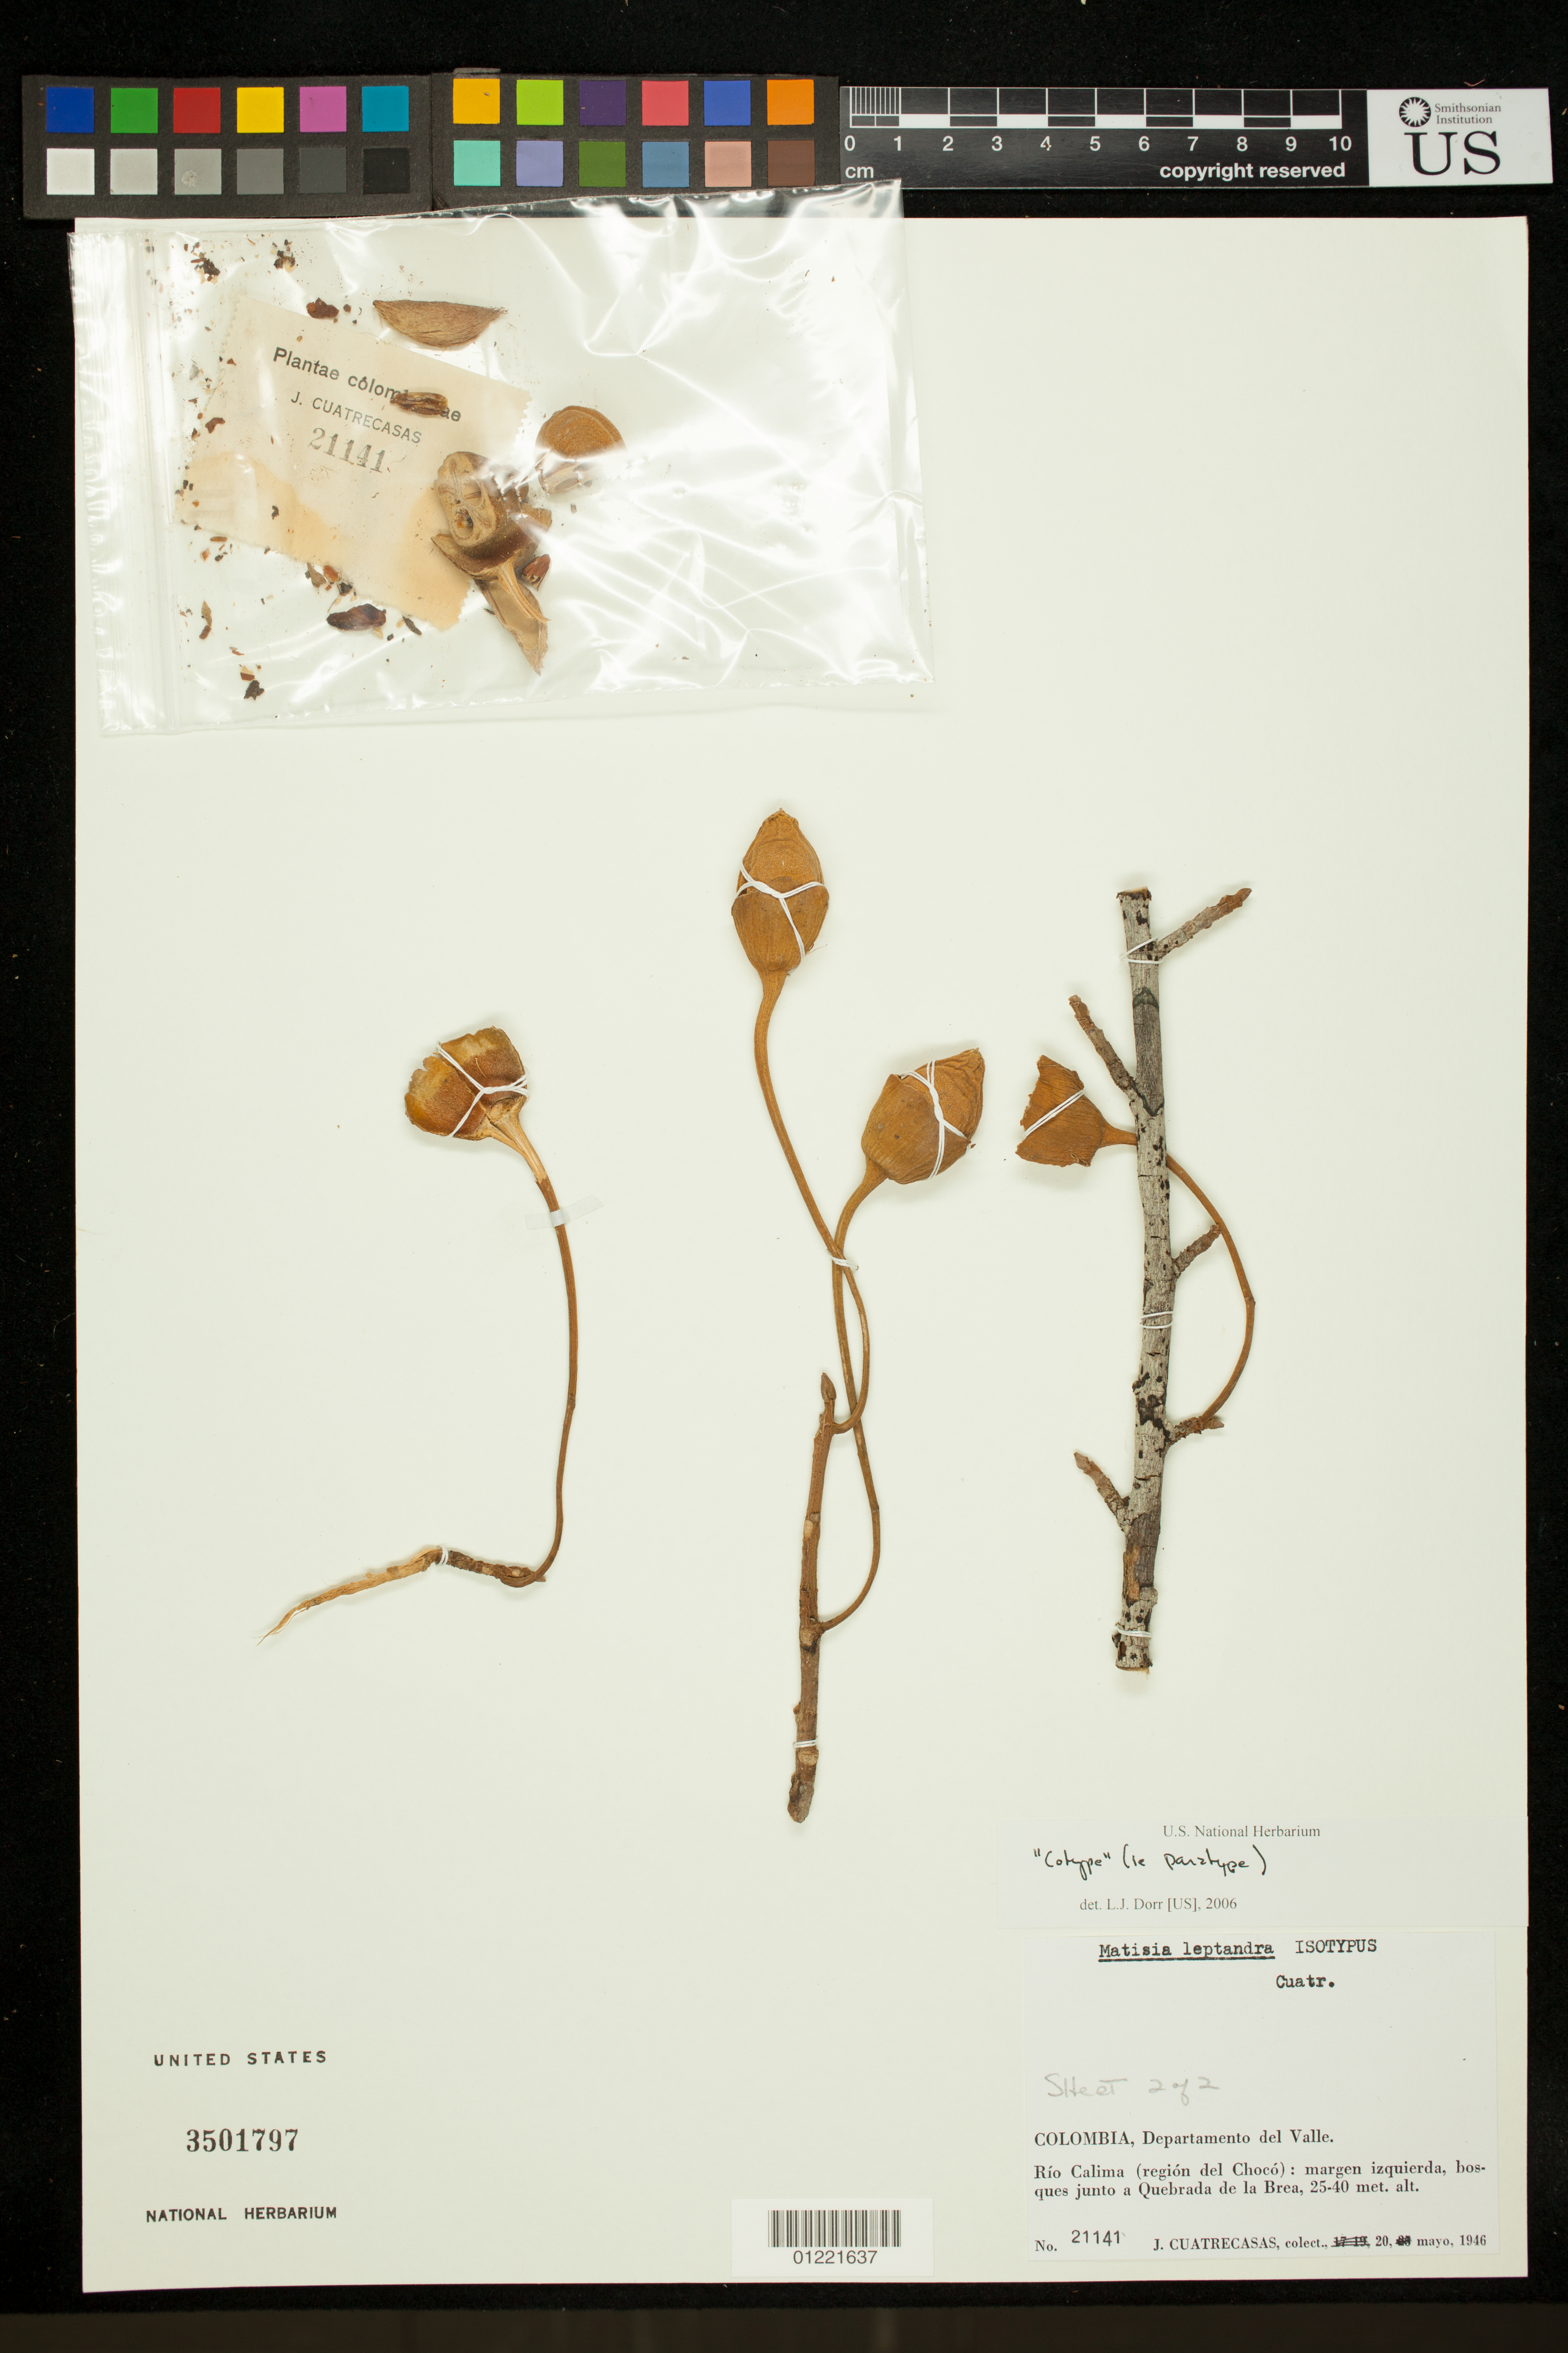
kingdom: Plantae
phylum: Tracheophyta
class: Magnoliopsida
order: Malvales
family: Malvaceae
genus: Matisia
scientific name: Matisia leptandra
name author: (Cuatrec.) Cuatrec.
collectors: J. Cuatrecasas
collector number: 21141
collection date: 1946-05-20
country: Colombia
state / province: Valle del Cauca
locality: Rio Calima, (region del Choco): margen izquierda, bosques junto a Quebrada de la Brea.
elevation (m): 25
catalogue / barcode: US 3501797